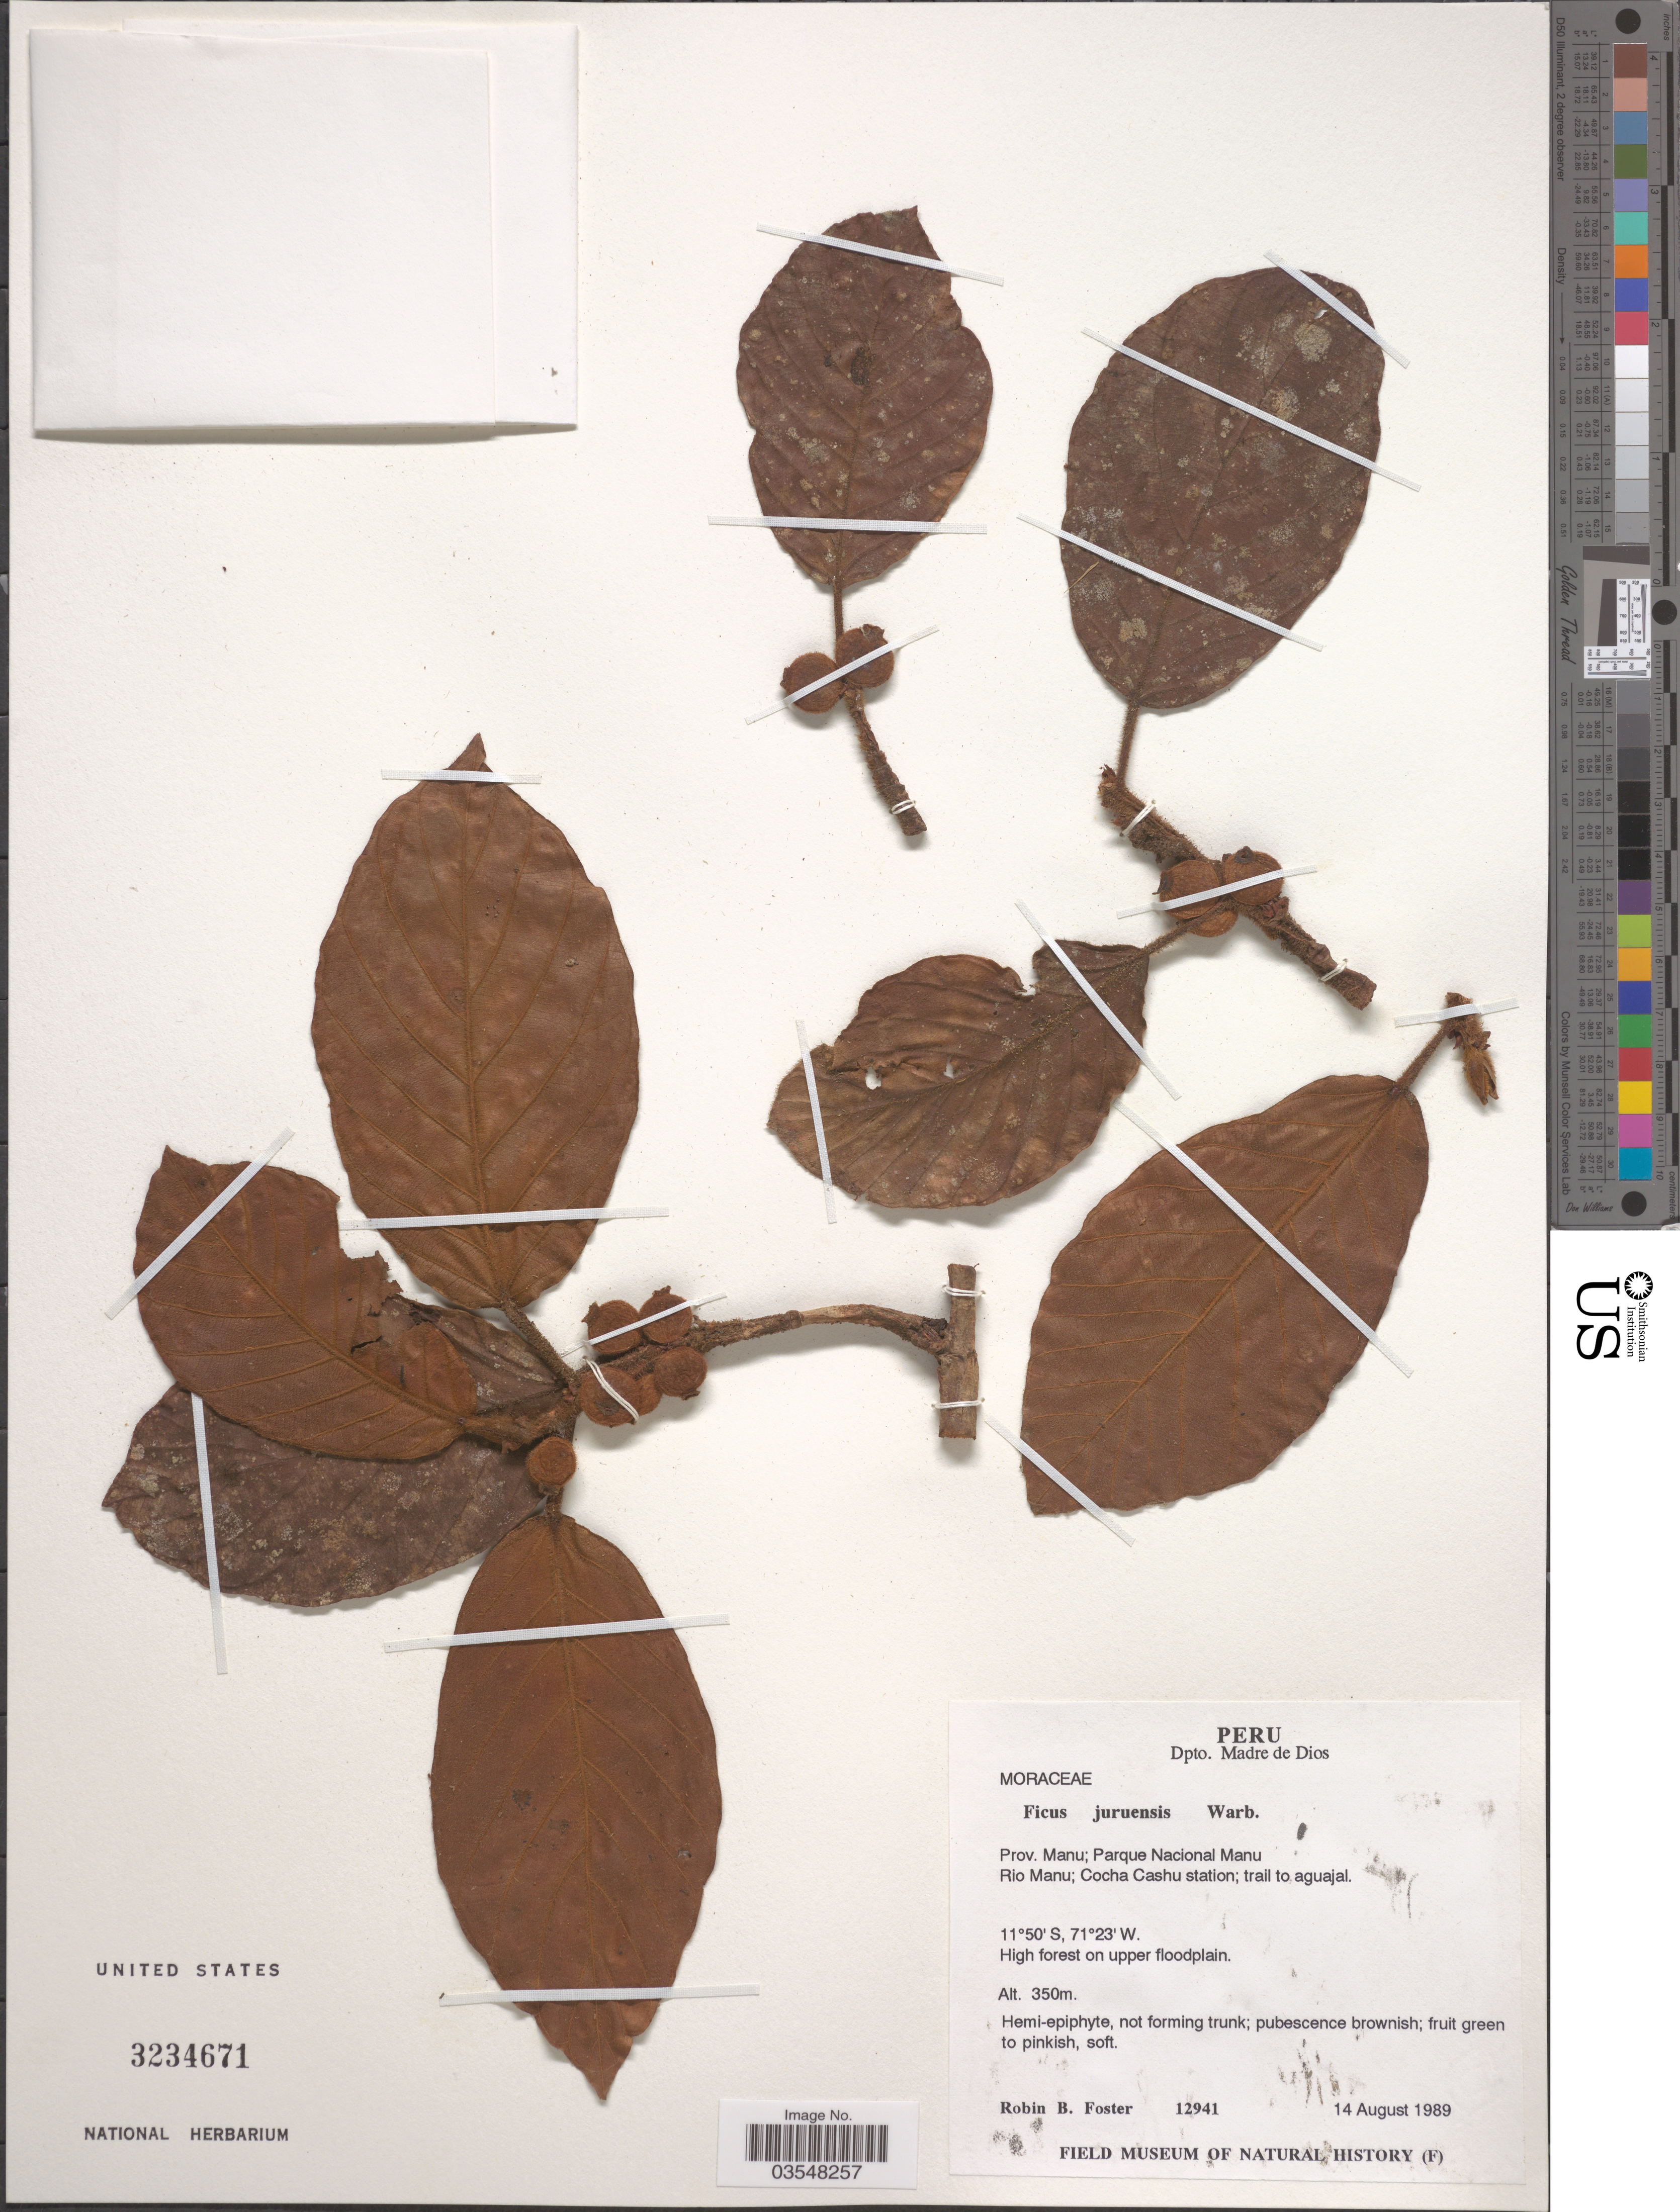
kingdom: Plantae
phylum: Tracheophyta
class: Magnoliopsida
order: Rosales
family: Moraceae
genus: Ficus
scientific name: Ficus euomphala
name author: Miq.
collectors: R. B. Foster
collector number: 12941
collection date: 1989-08-14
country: Peru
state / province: Madre de Dios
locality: Dpto. Madre de Dios. Prov. Manu; Parque Nacional Manu. Rio Manu; Cocha Cashu station; trail to aguajal.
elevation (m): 350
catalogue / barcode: US 3234671